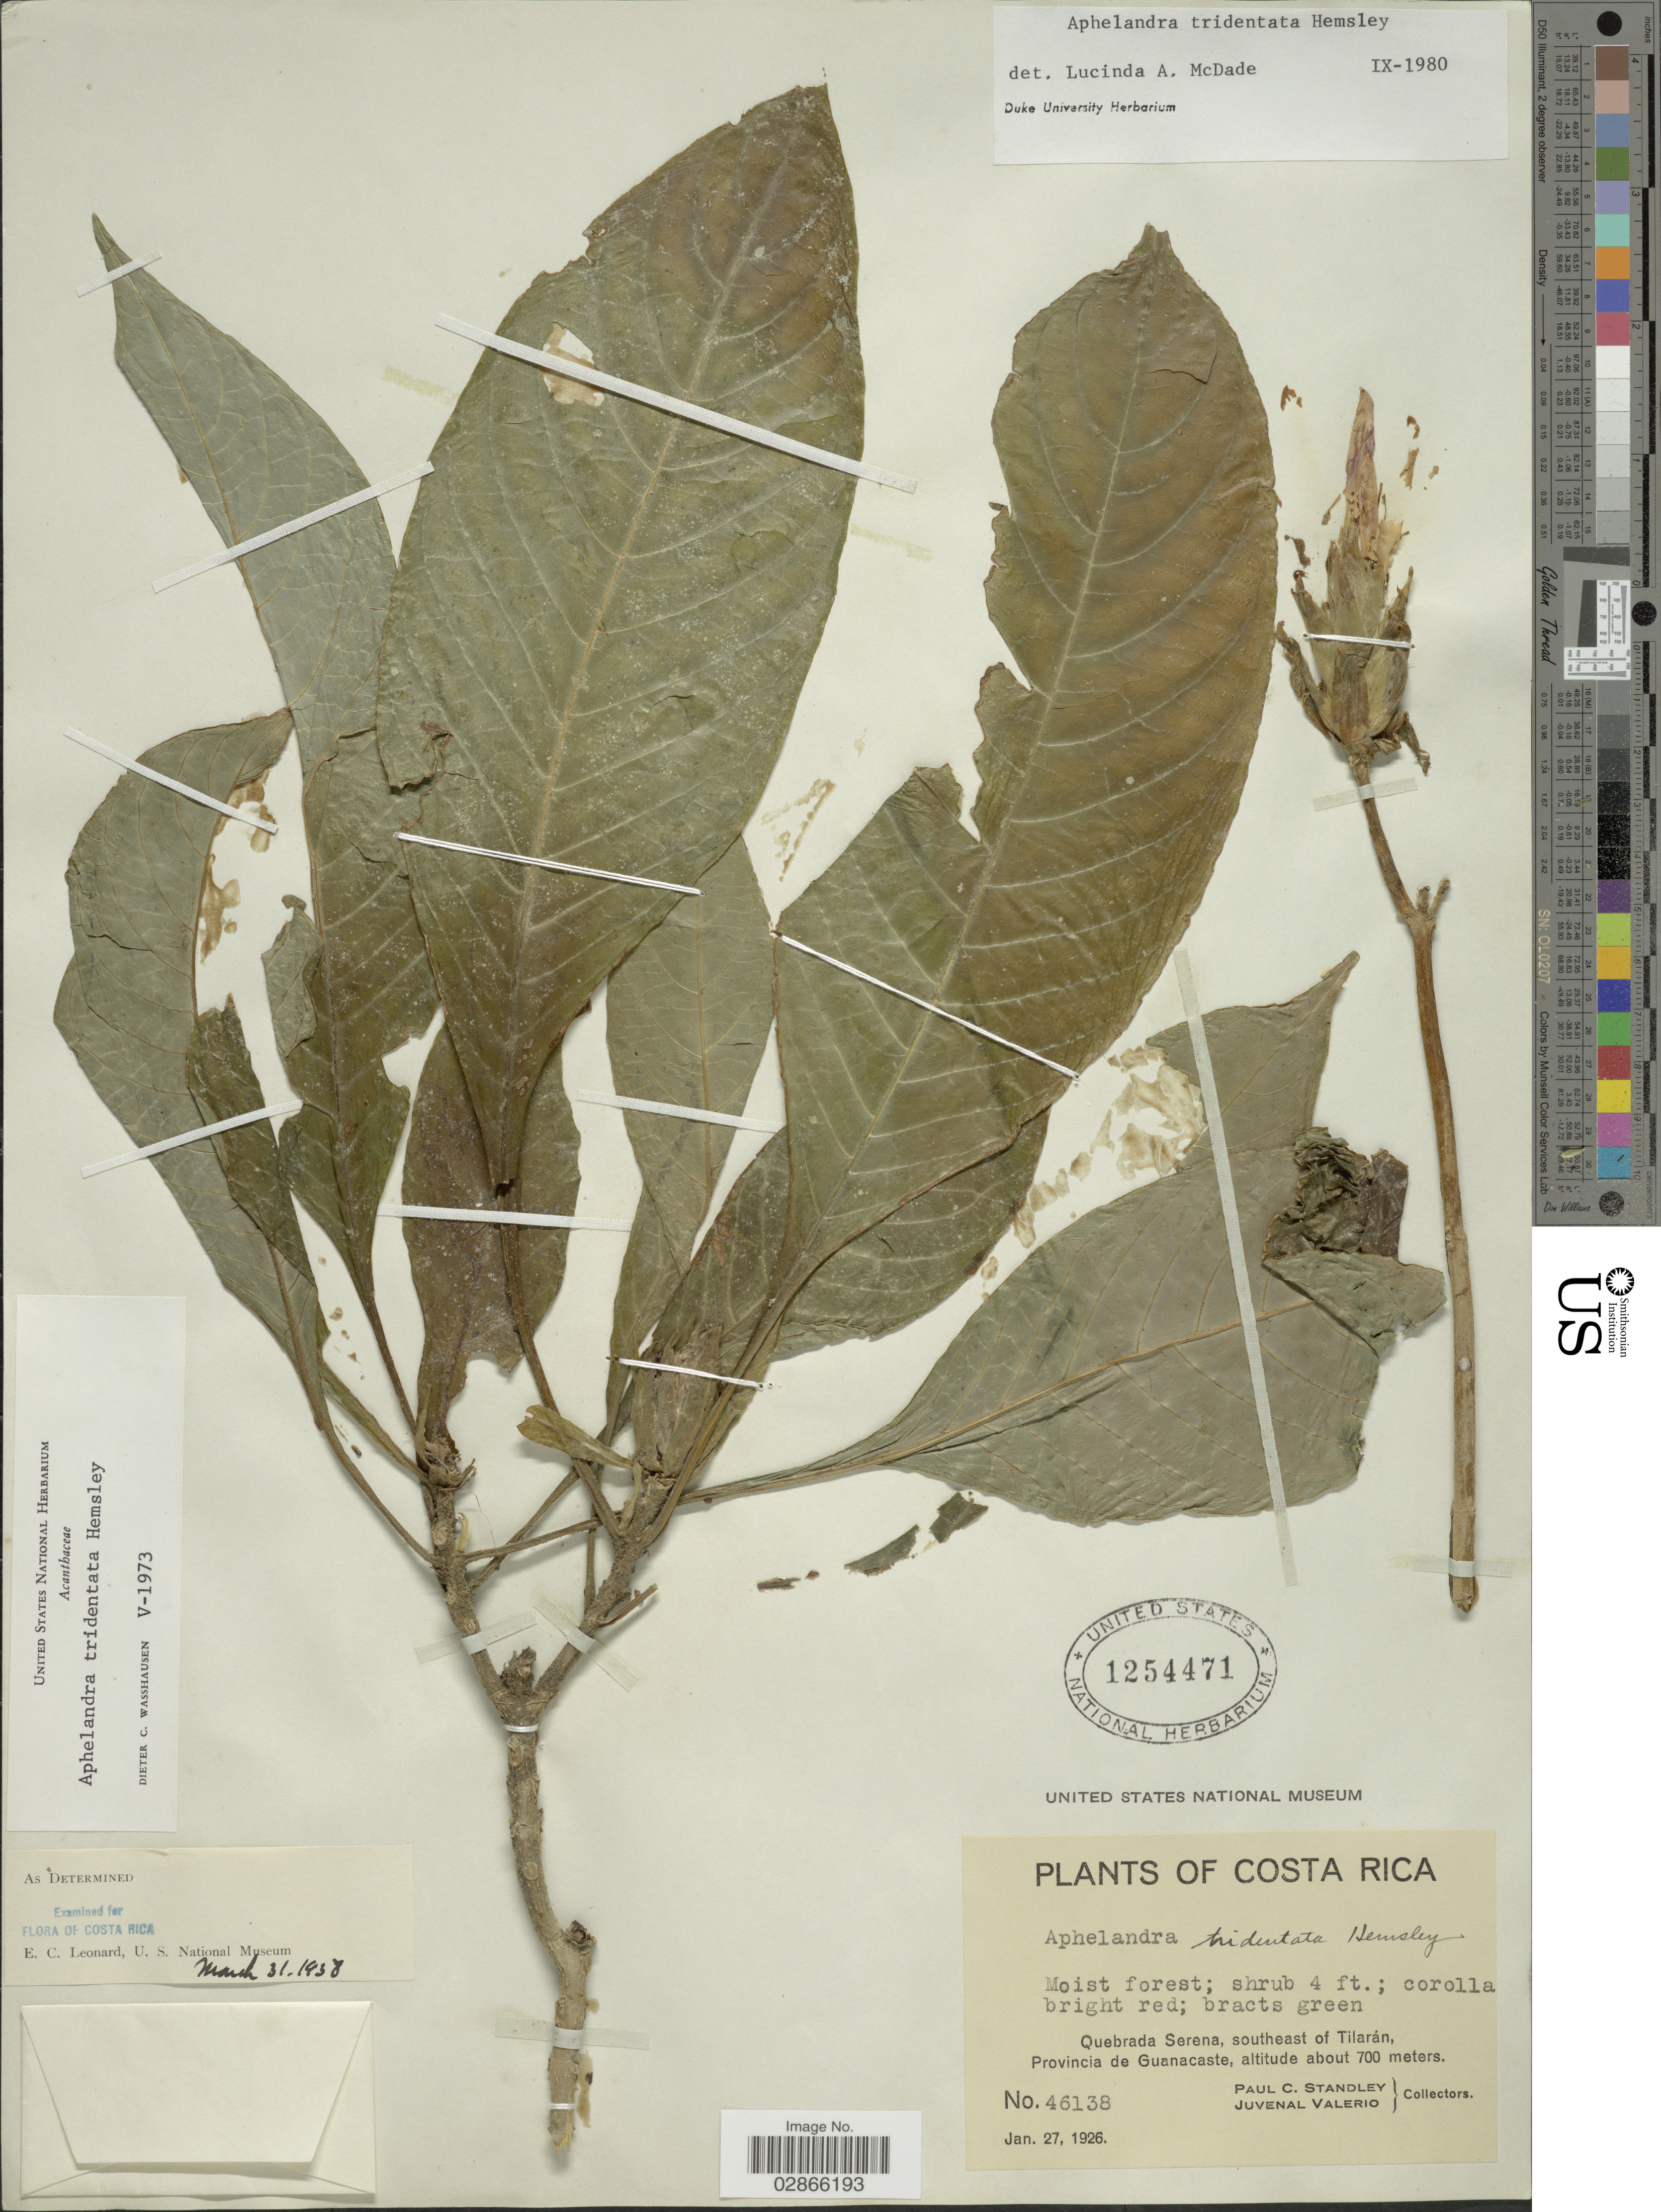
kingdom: Plantae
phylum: Tracheophyta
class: Magnoliopsida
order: Lamiales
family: Acanthaceae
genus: Aphelandra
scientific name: Aphelandra tridentata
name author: Hemsl.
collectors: P. C. Standley & J. Valerio R.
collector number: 46138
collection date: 1926-01-27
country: Costa Rica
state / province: Guanacaste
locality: Quebrada Serena, southeast of Tilarán.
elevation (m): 700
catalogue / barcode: US 1254471